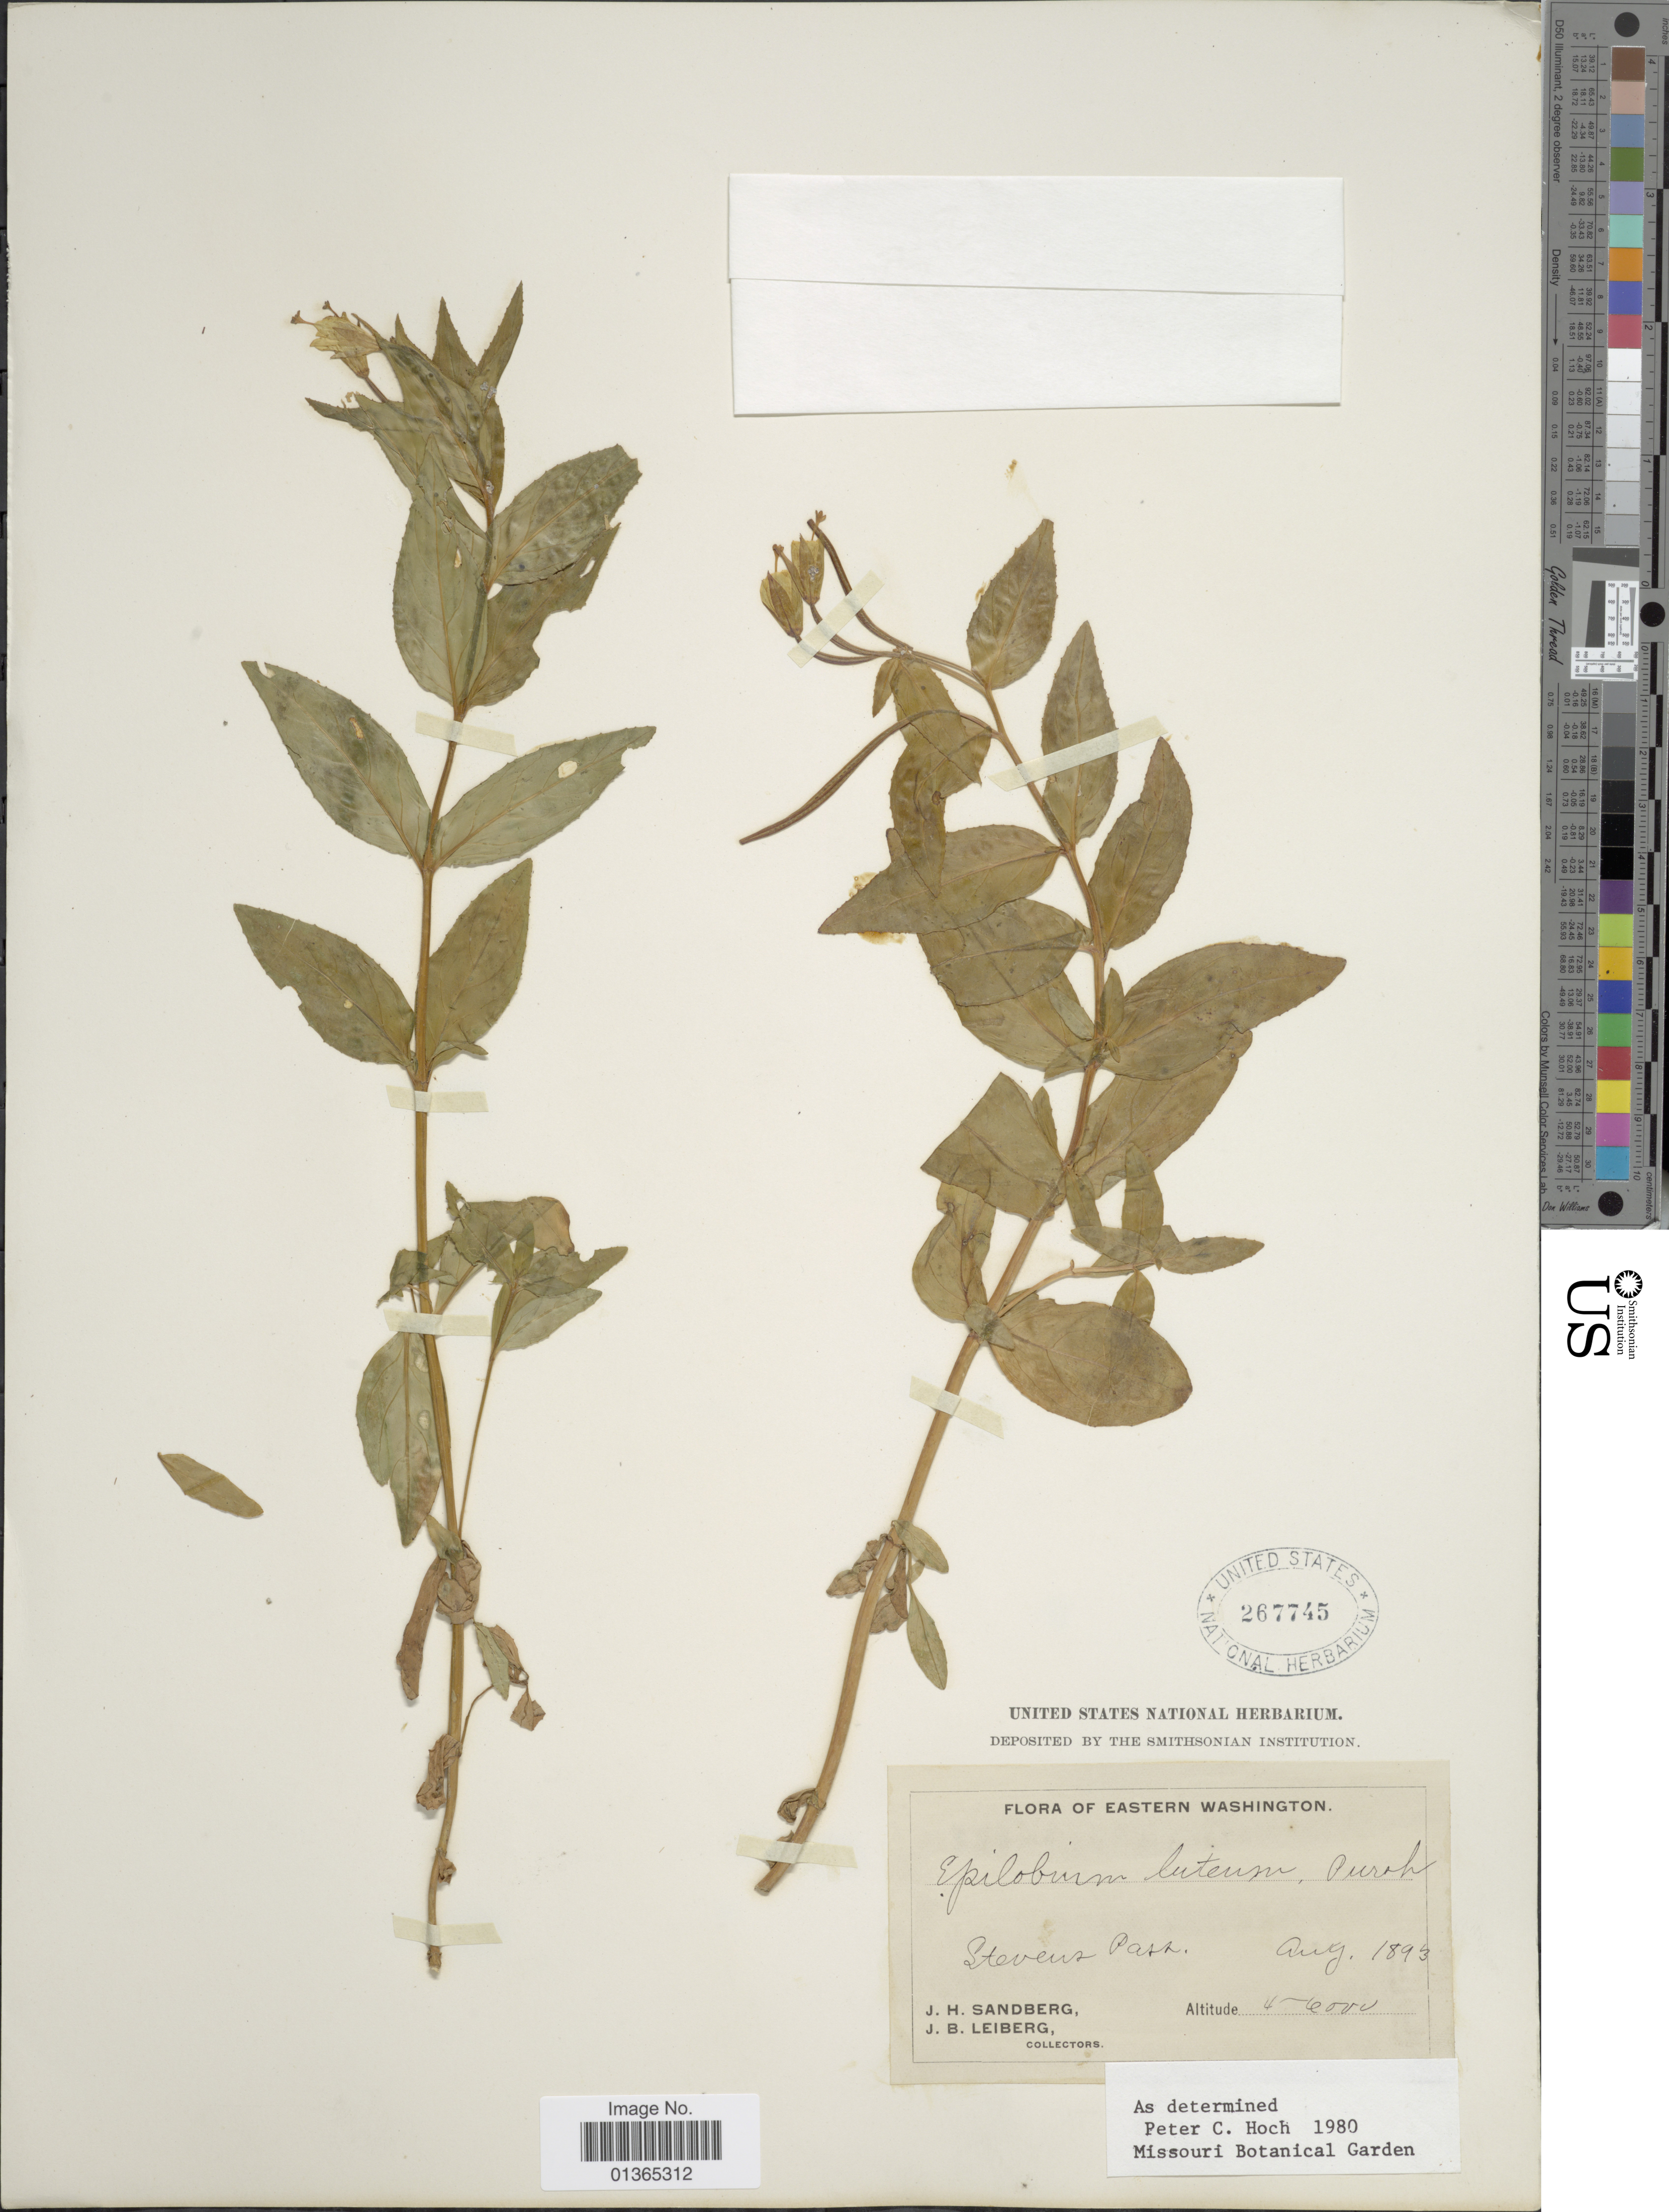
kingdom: Plantae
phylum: Tracheophyta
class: Magnoliopsida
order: Myrtales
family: Onagraceae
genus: Epilobium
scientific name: Epilobium luteum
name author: Pursh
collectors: J. H. Sandberg & J. B. Leiberg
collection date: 1893-08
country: United States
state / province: Washington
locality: Eastern Washington. Stevens Pass.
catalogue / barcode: US 267745